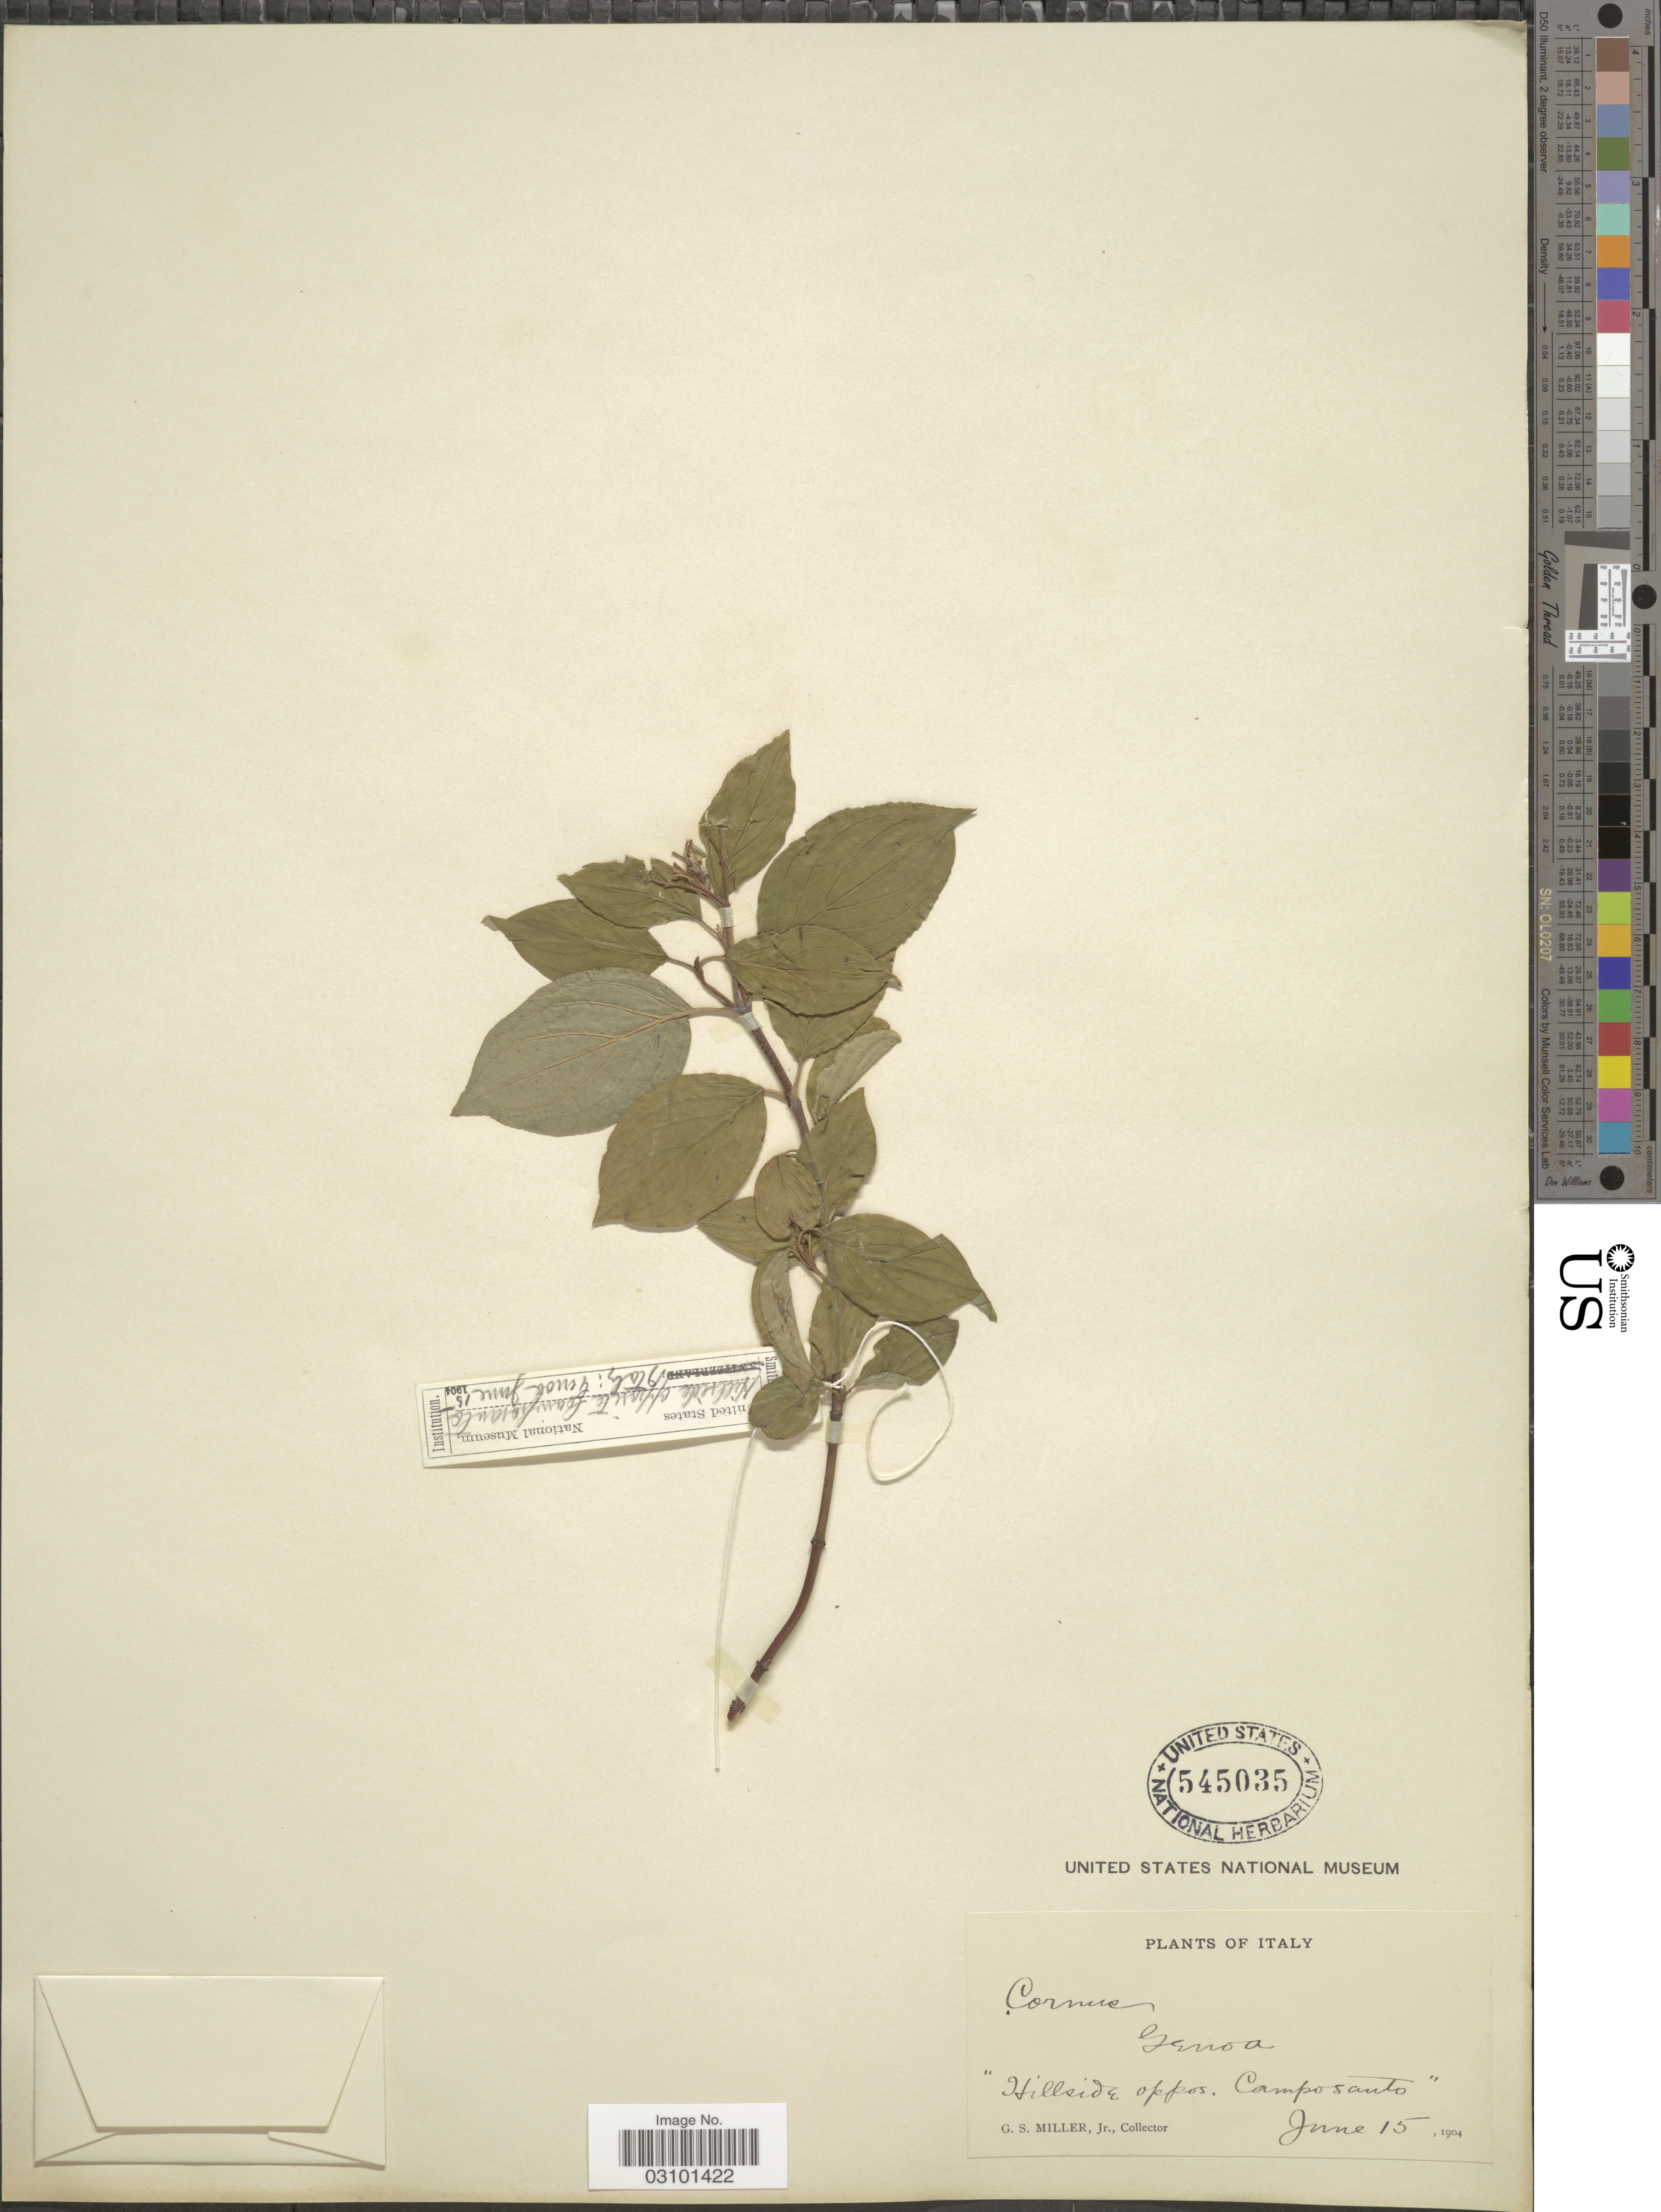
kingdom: Plantae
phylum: Tracheophyta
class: Magnoliopsida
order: Cornales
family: Cornaceae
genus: Cornus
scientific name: Cornus sanguinea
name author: L.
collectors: G. S. Miller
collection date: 1904-06-15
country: Italy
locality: Genoa. "Hillside oppos. Camposanto".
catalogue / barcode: US 545035